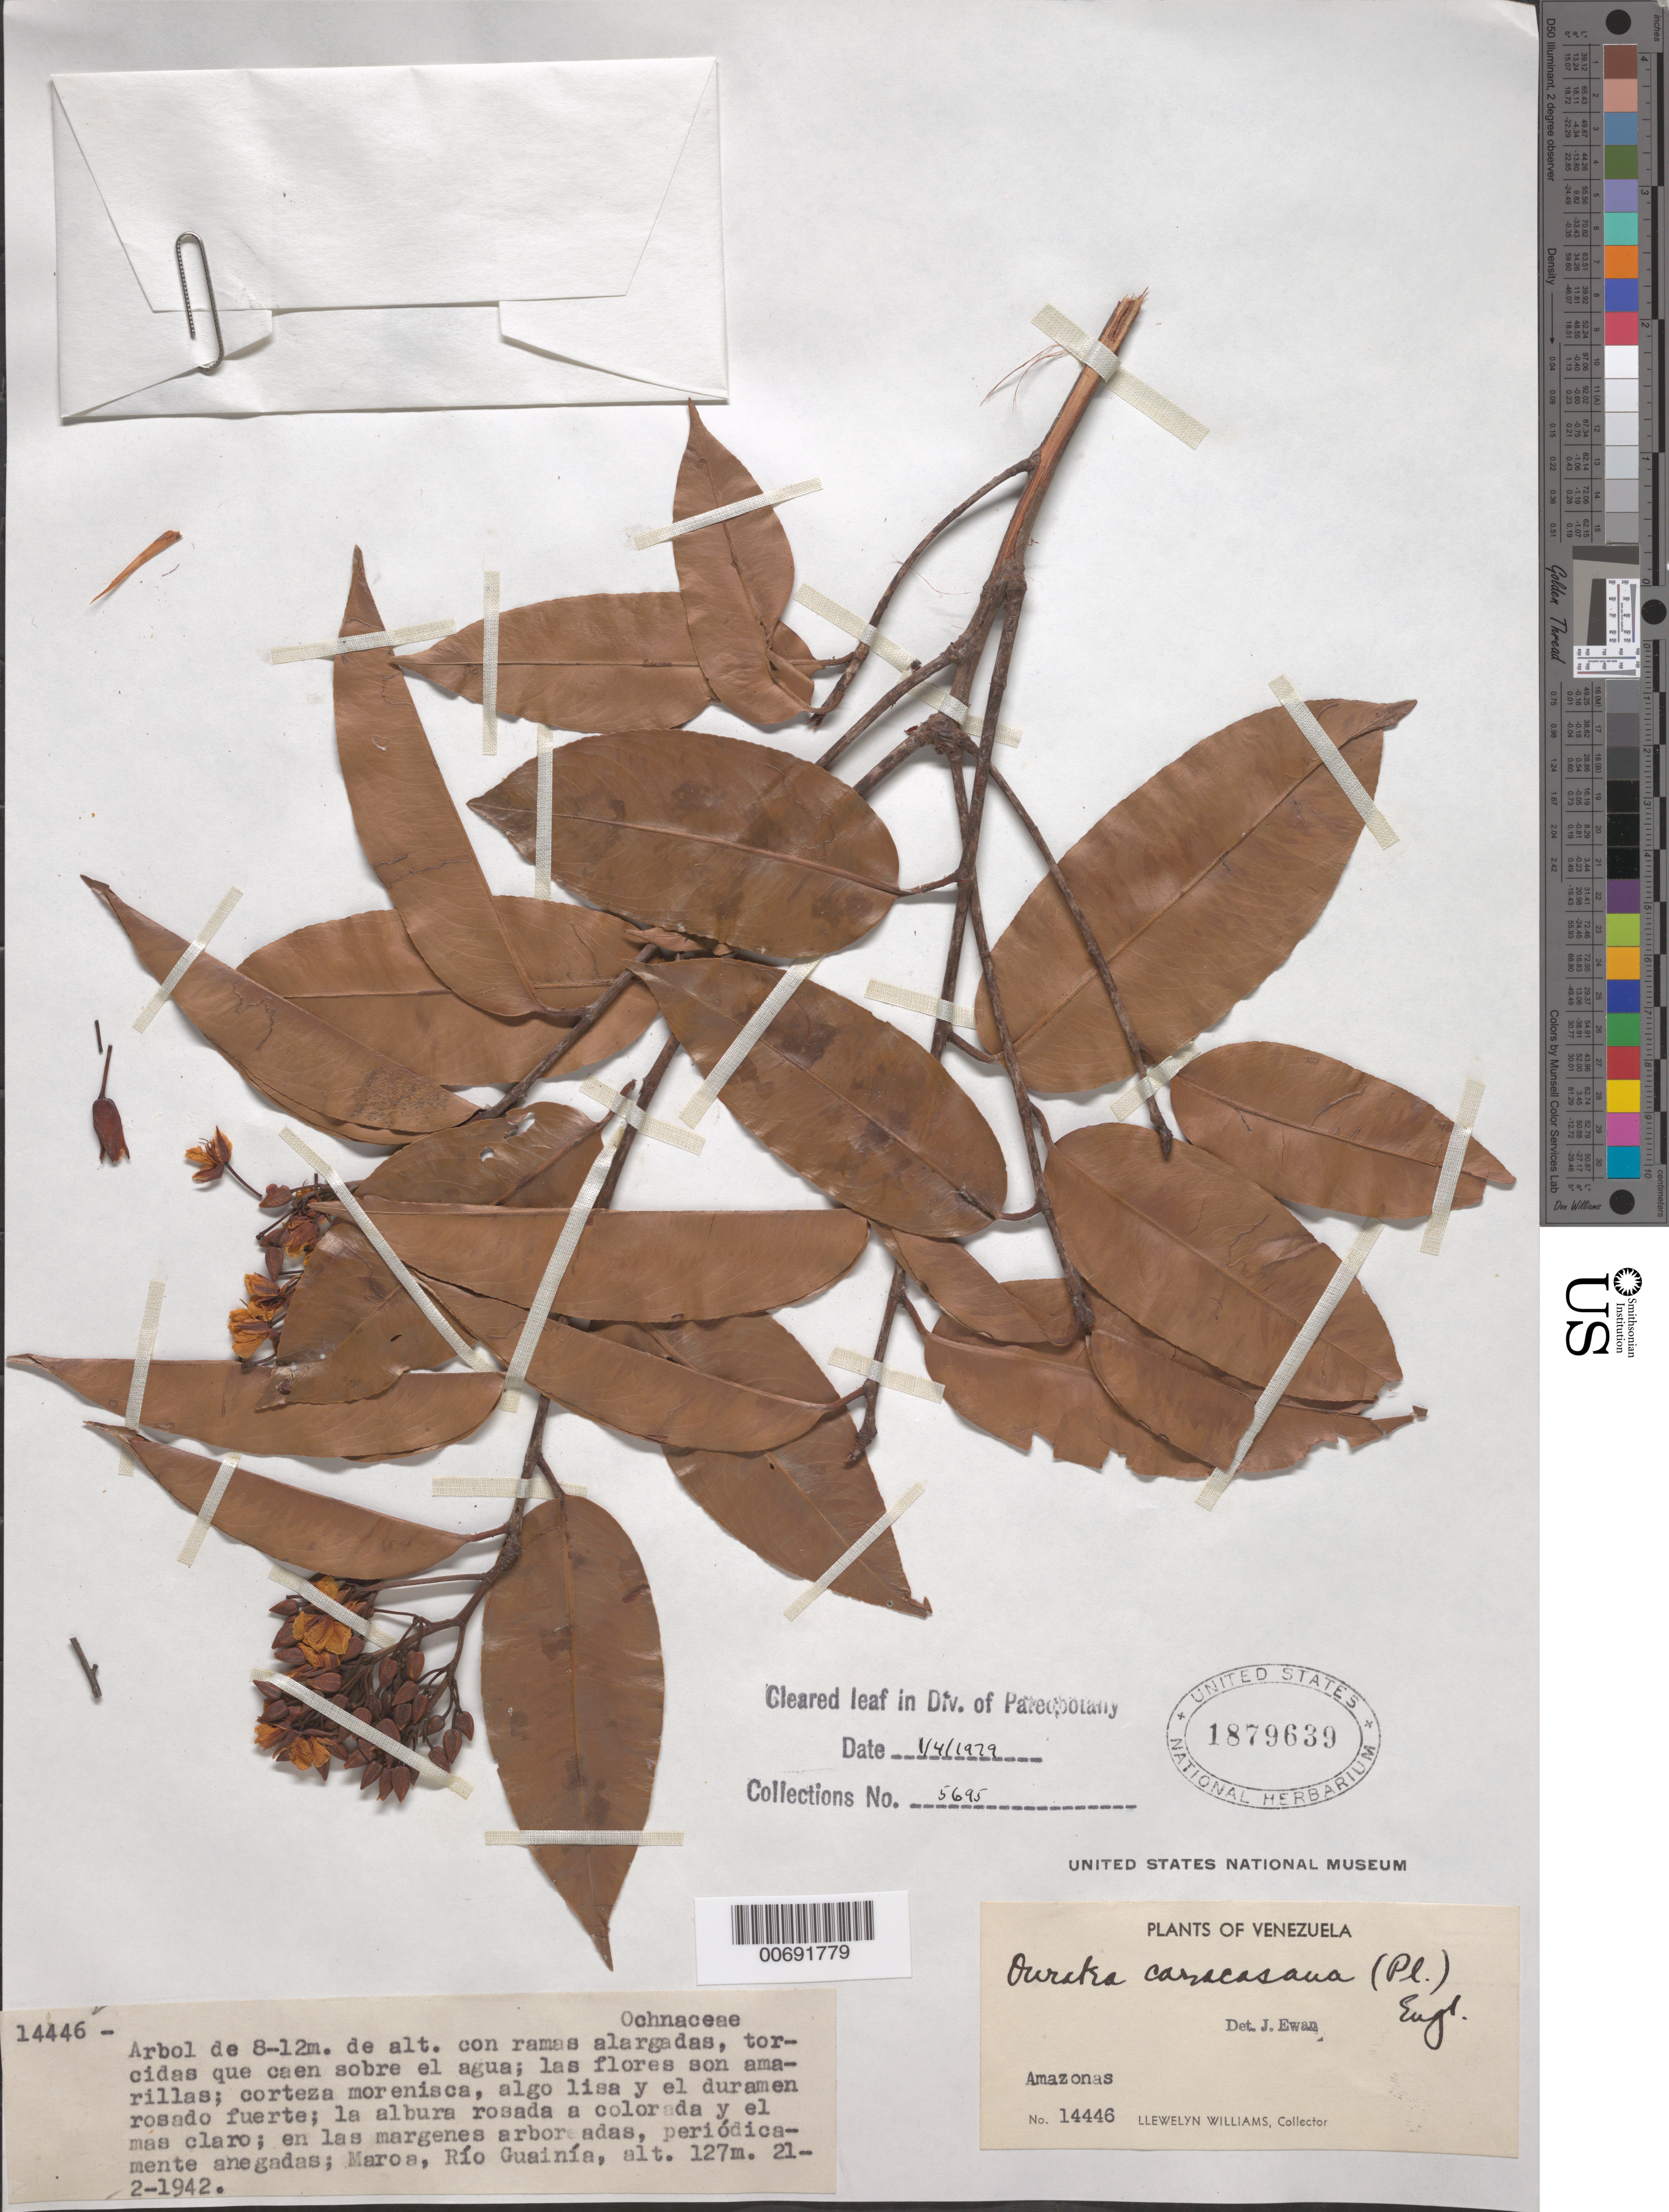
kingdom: Plantae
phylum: Tracheophyta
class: Magnoliopsida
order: Malpighiales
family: Ochnaceae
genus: Ouratea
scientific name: Ouratea pisiformis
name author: Engl.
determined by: Dorr, L. J., (BOT), Smithsonian Institution - National Museum of Natural History (UNITED STATES)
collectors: Ll. Williams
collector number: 14446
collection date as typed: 21-Feb-42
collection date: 1942-02-21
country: Venezuela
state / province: Amazonas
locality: Maroa, Río Guainía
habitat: Margenes arboreadas, periodicamente anegadas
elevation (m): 127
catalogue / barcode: US 1879639